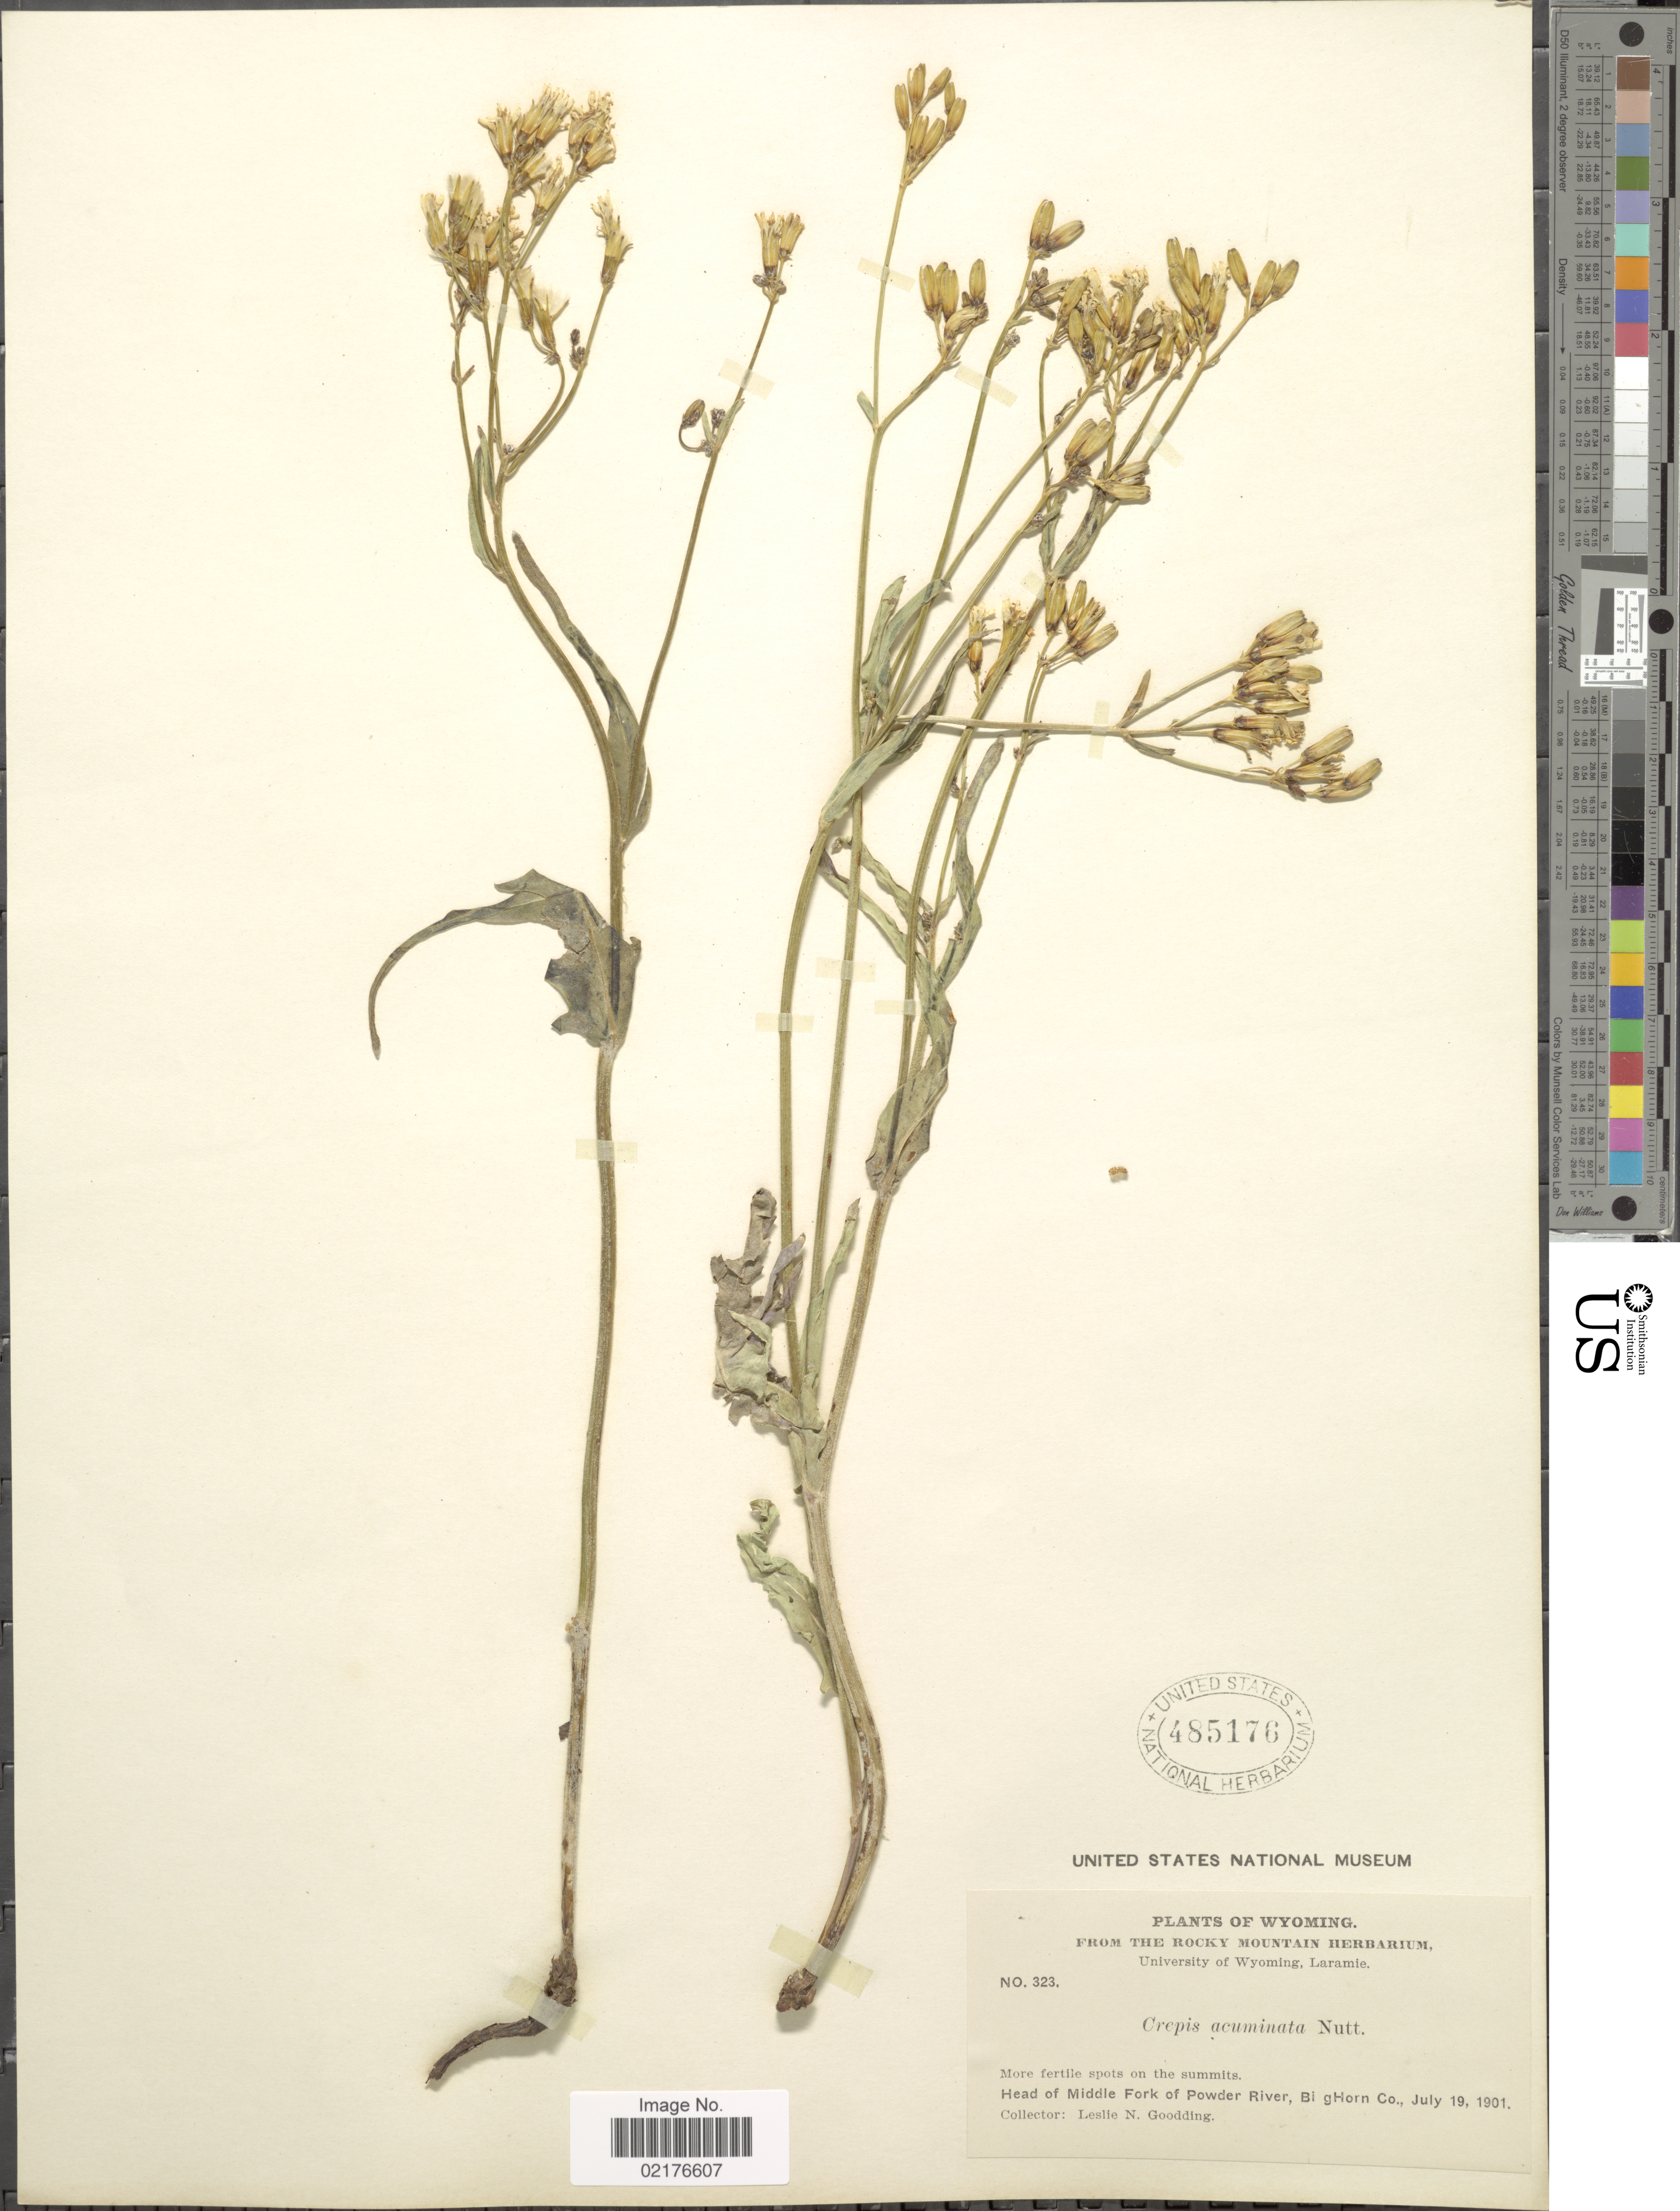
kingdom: Plantae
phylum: Tracheophyta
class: Magnoliopsida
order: Asterales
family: Asteraceae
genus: Crepis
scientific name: Crepis acuminata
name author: Nutt.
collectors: L. N. Goodding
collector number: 323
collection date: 1901-07-19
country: United States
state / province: Wyoming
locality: Head of Middle Fork of Powder River, Big Horn Co.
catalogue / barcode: US 485176